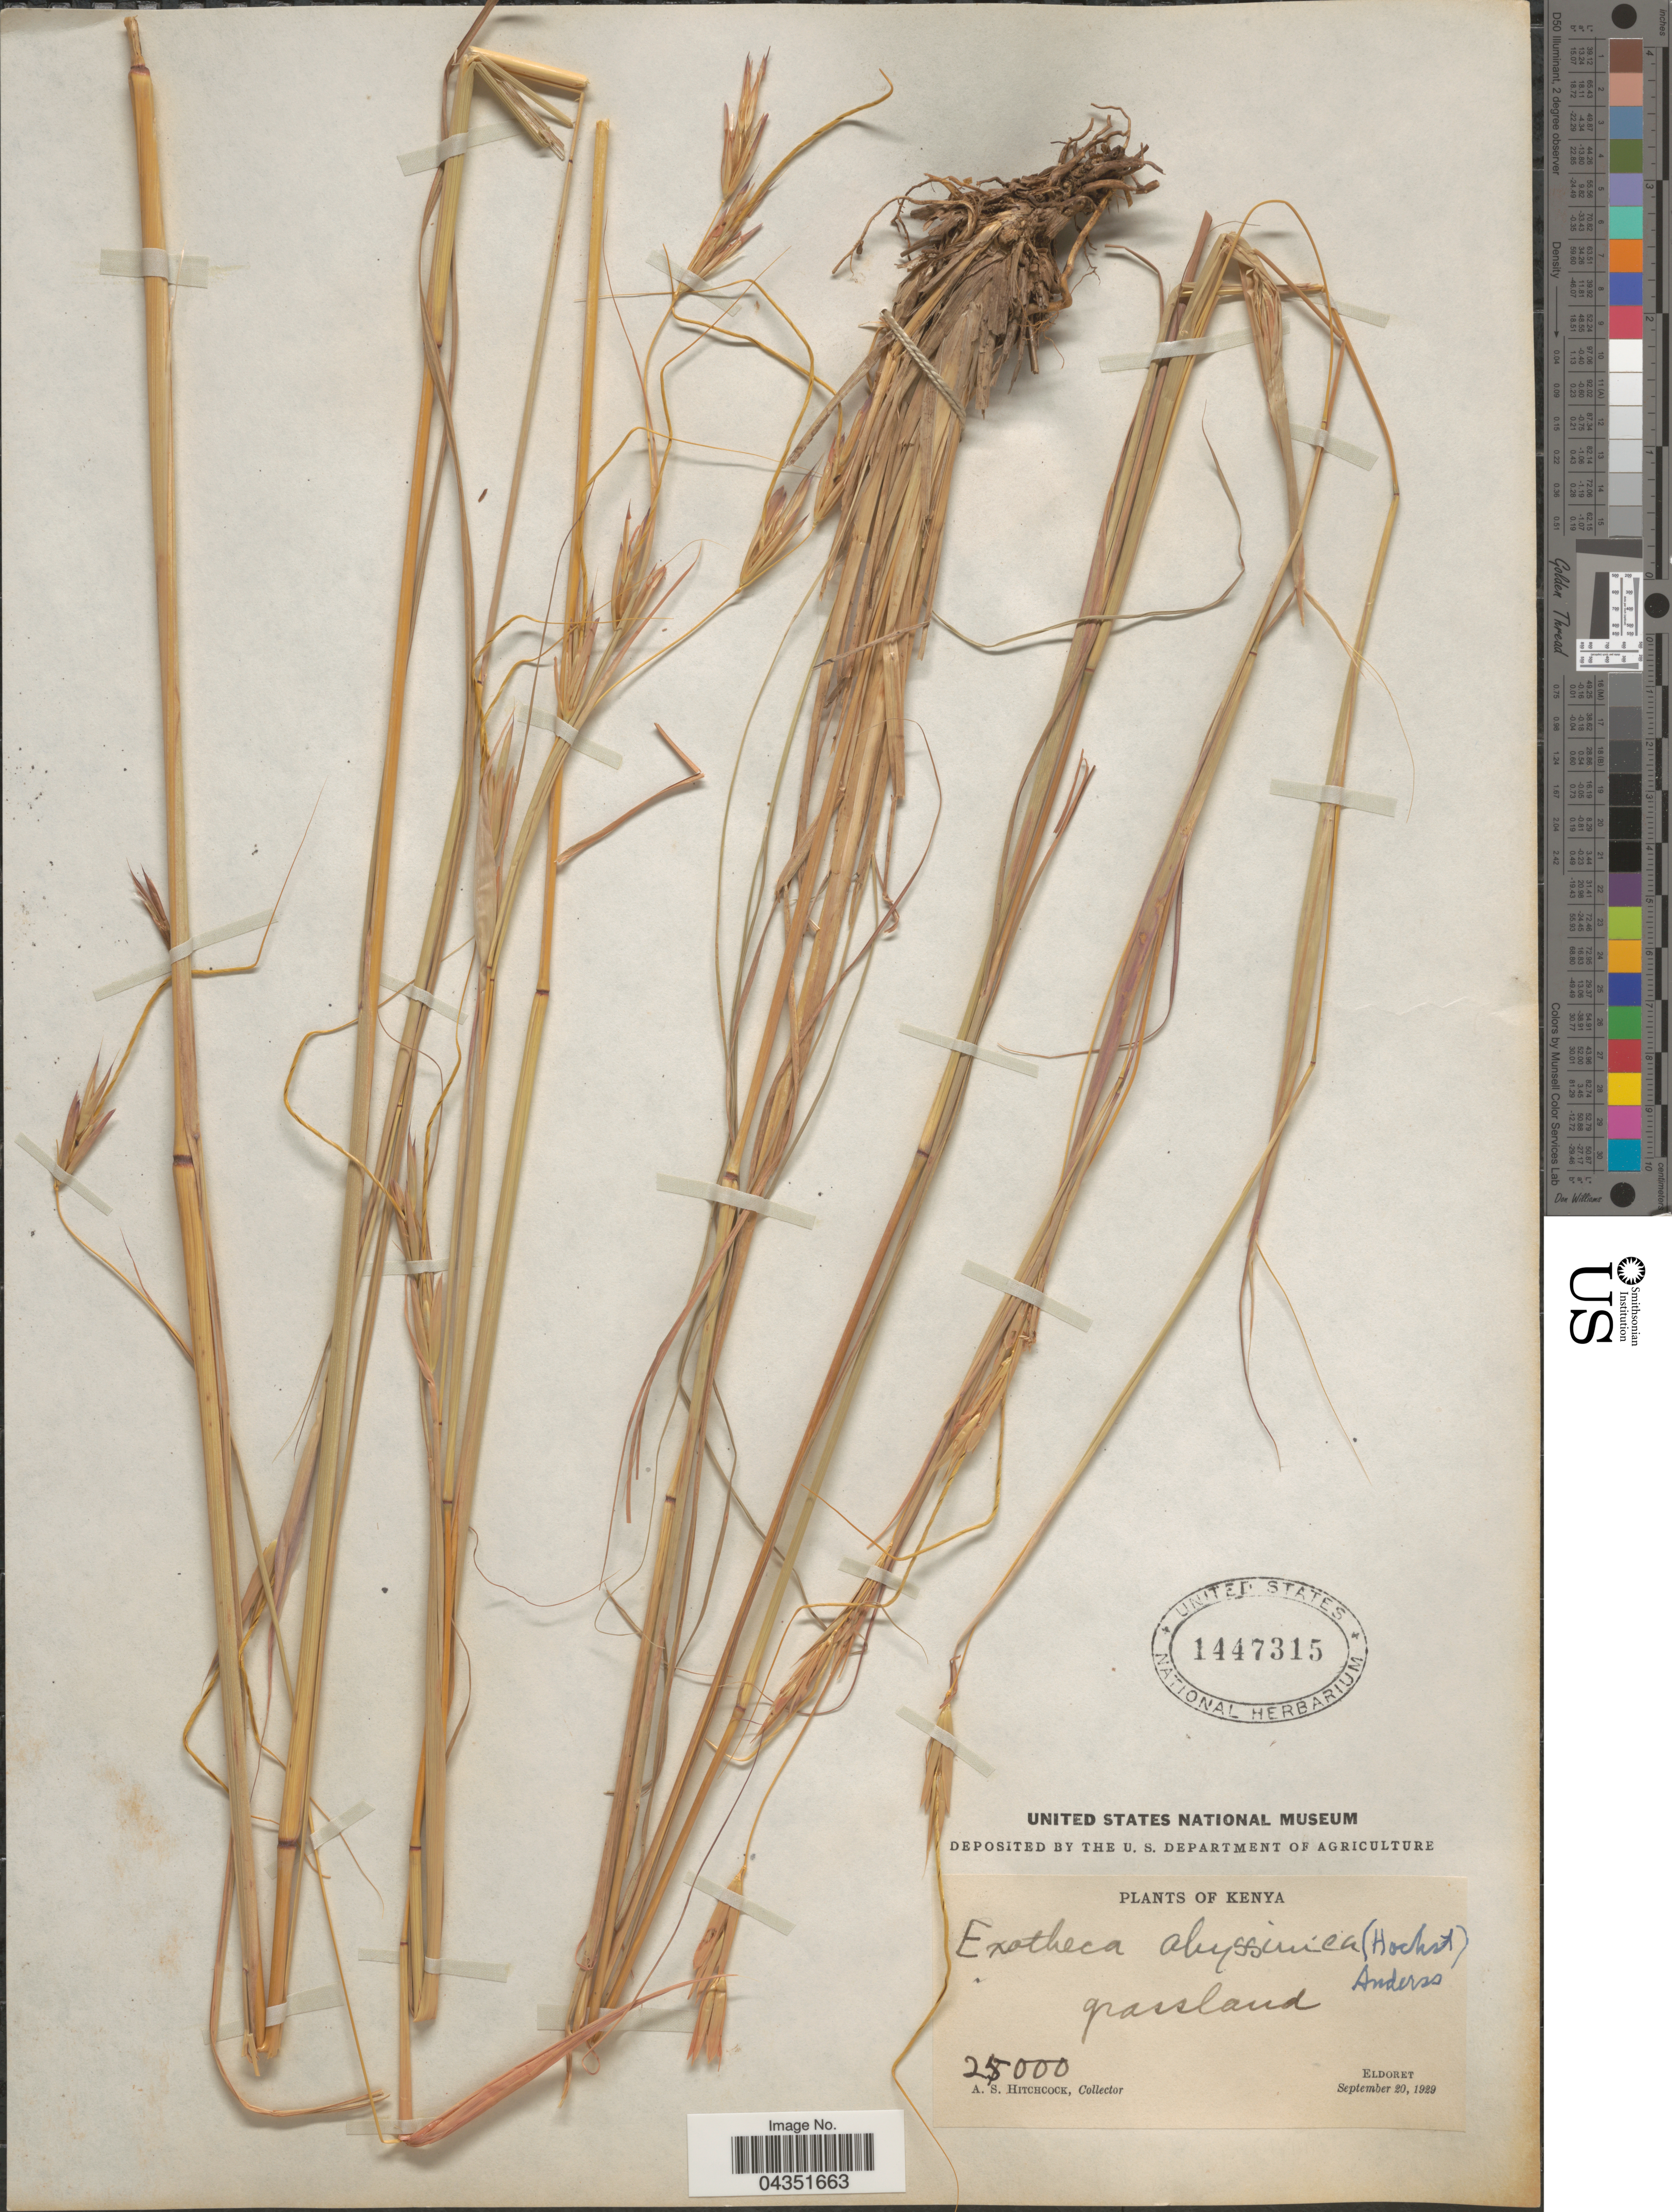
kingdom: Plantae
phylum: Tracheophyta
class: Liliopsida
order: Poales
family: Poaceae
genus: Exotheca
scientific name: Exotheca abyssinica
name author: (Hochst. ex A. Rich.) Andersson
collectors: A. S. Hitchcock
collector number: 25000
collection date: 1929-09-20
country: Kenya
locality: Eldoret.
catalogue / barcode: US 1447315